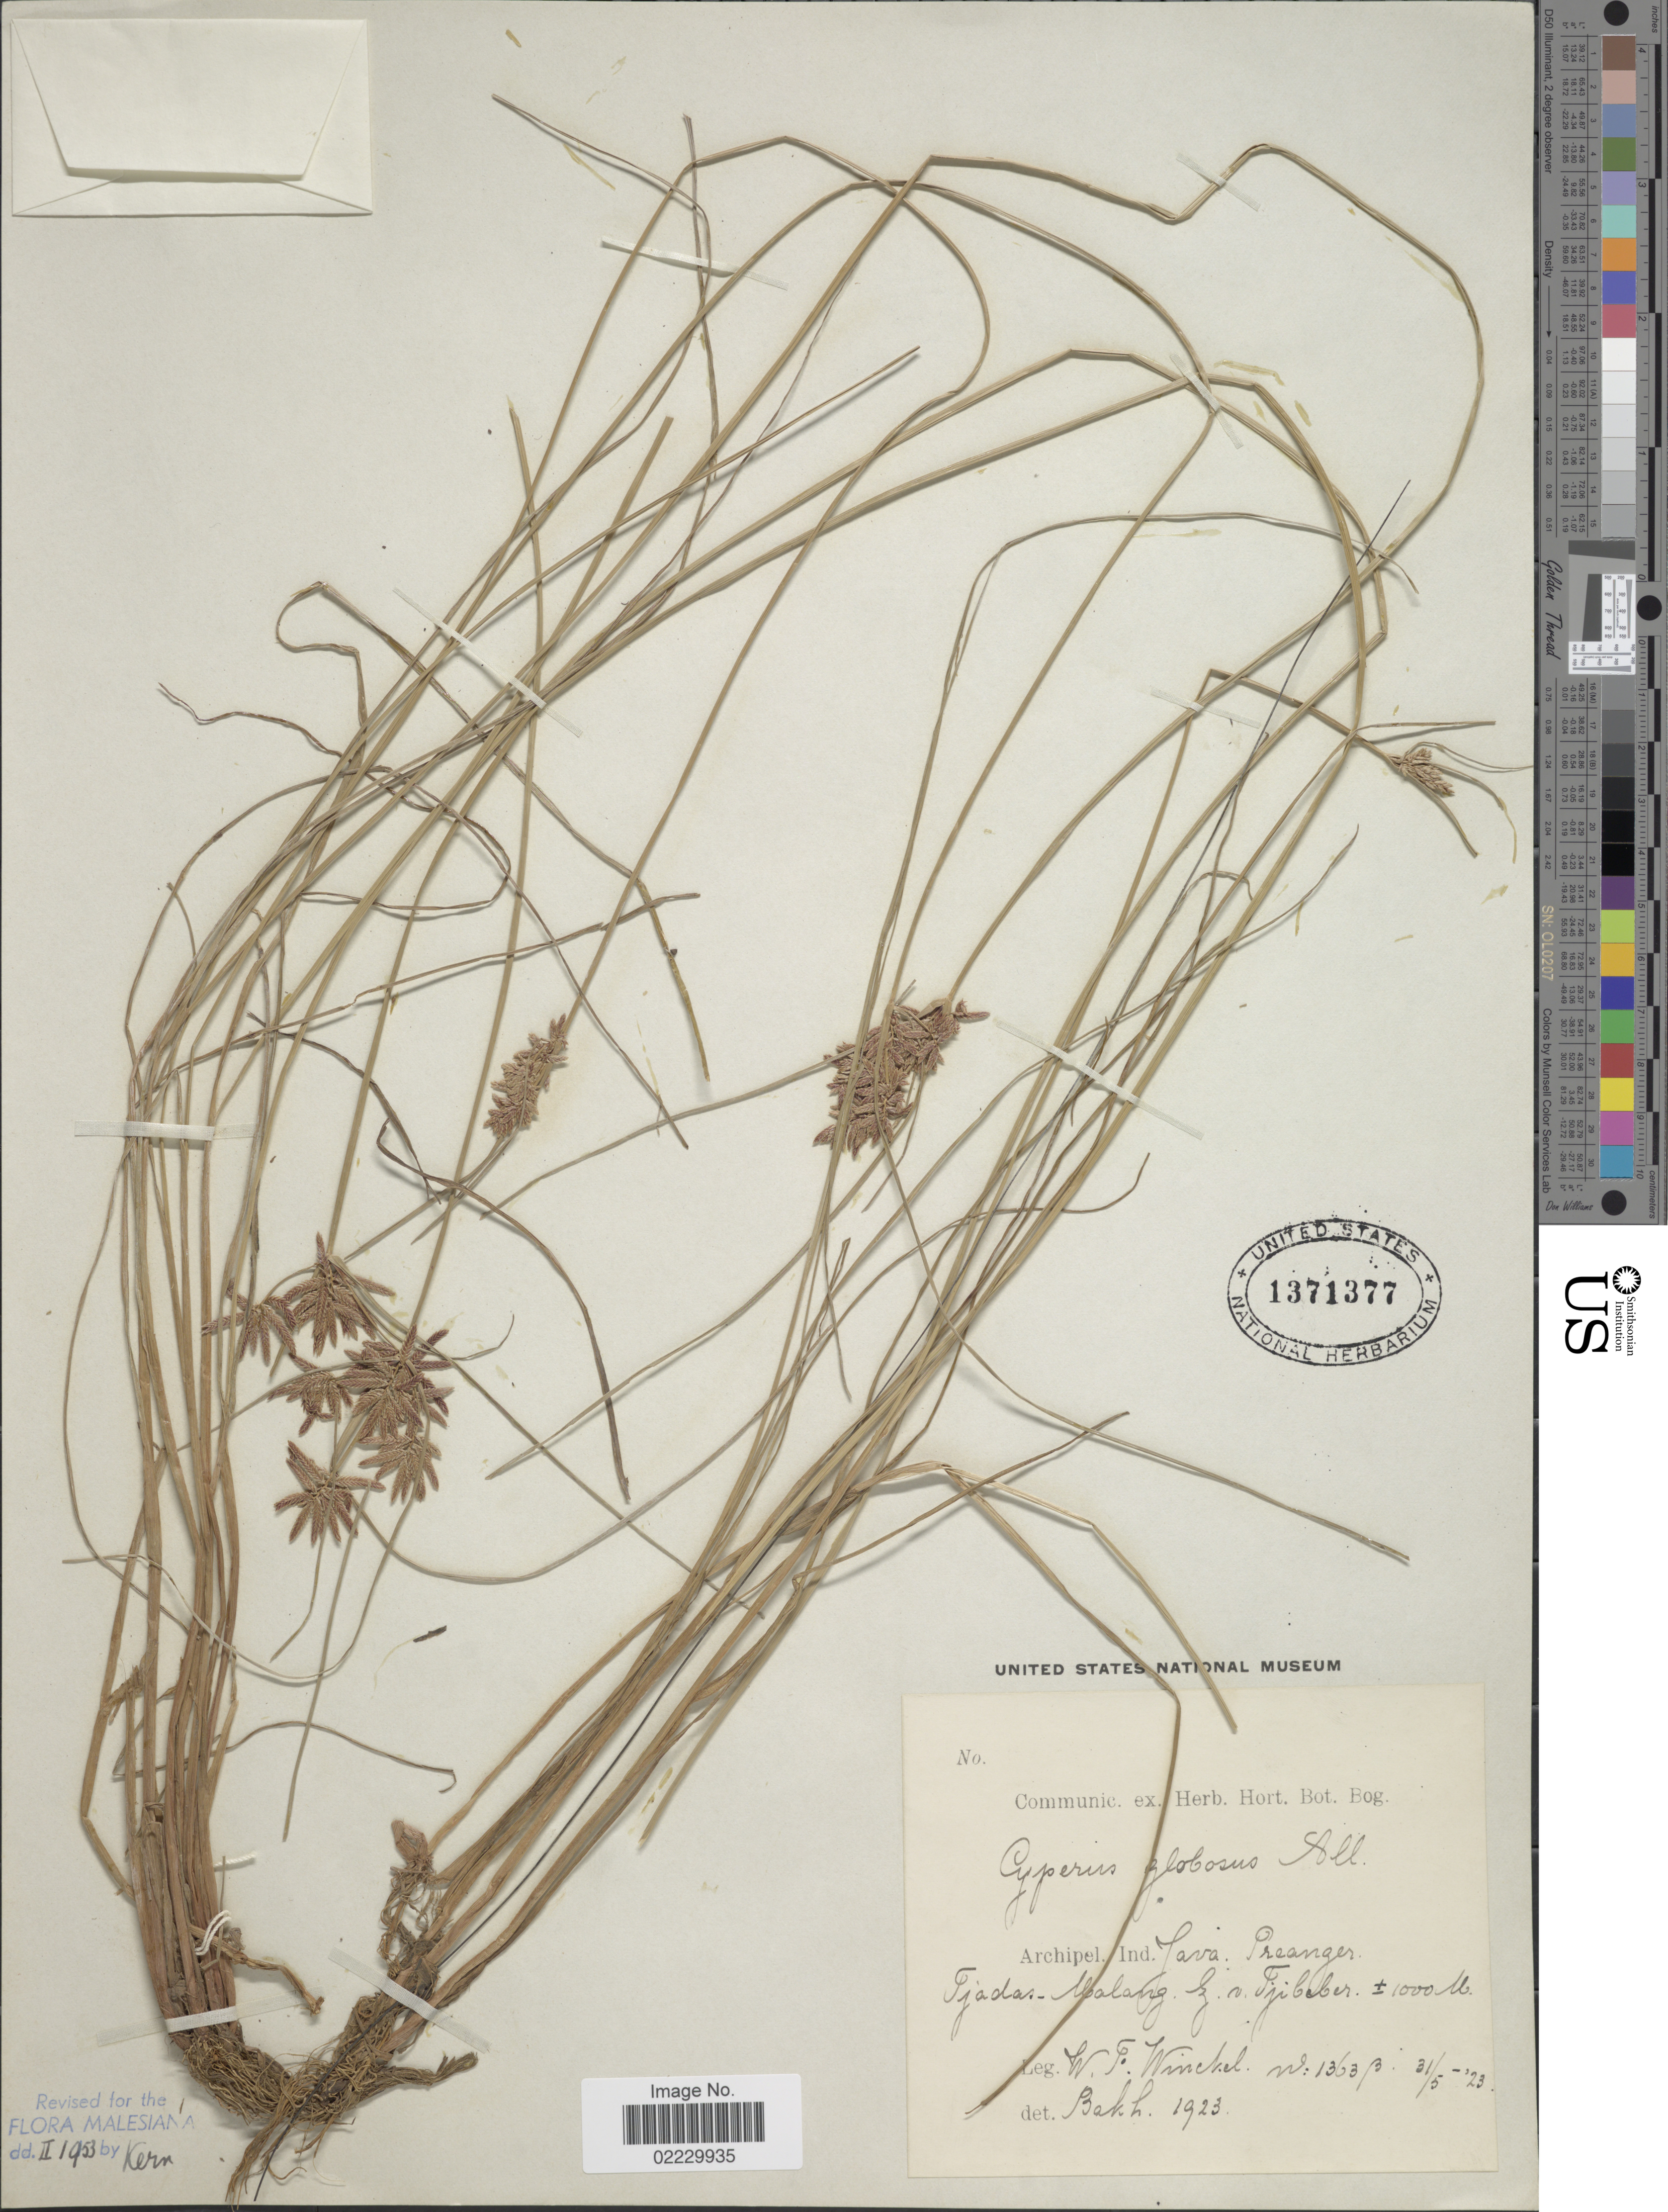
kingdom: Plantae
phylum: Tracheophyta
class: Liliopsida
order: Poales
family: Cyperaceae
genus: Cyperus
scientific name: Cyperus flavidus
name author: Retz.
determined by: Strong, Mark T., (BOT), Smithsonian Institution - National Museum of Natural History (UNITED STATES)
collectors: W. Winckel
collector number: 1363B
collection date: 1923-05-31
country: Indonesia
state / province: Java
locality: Archipel Ind. Java. Preanger Tjadas- Malang Z. v. Tjibeber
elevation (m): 1000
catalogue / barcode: US 1371377